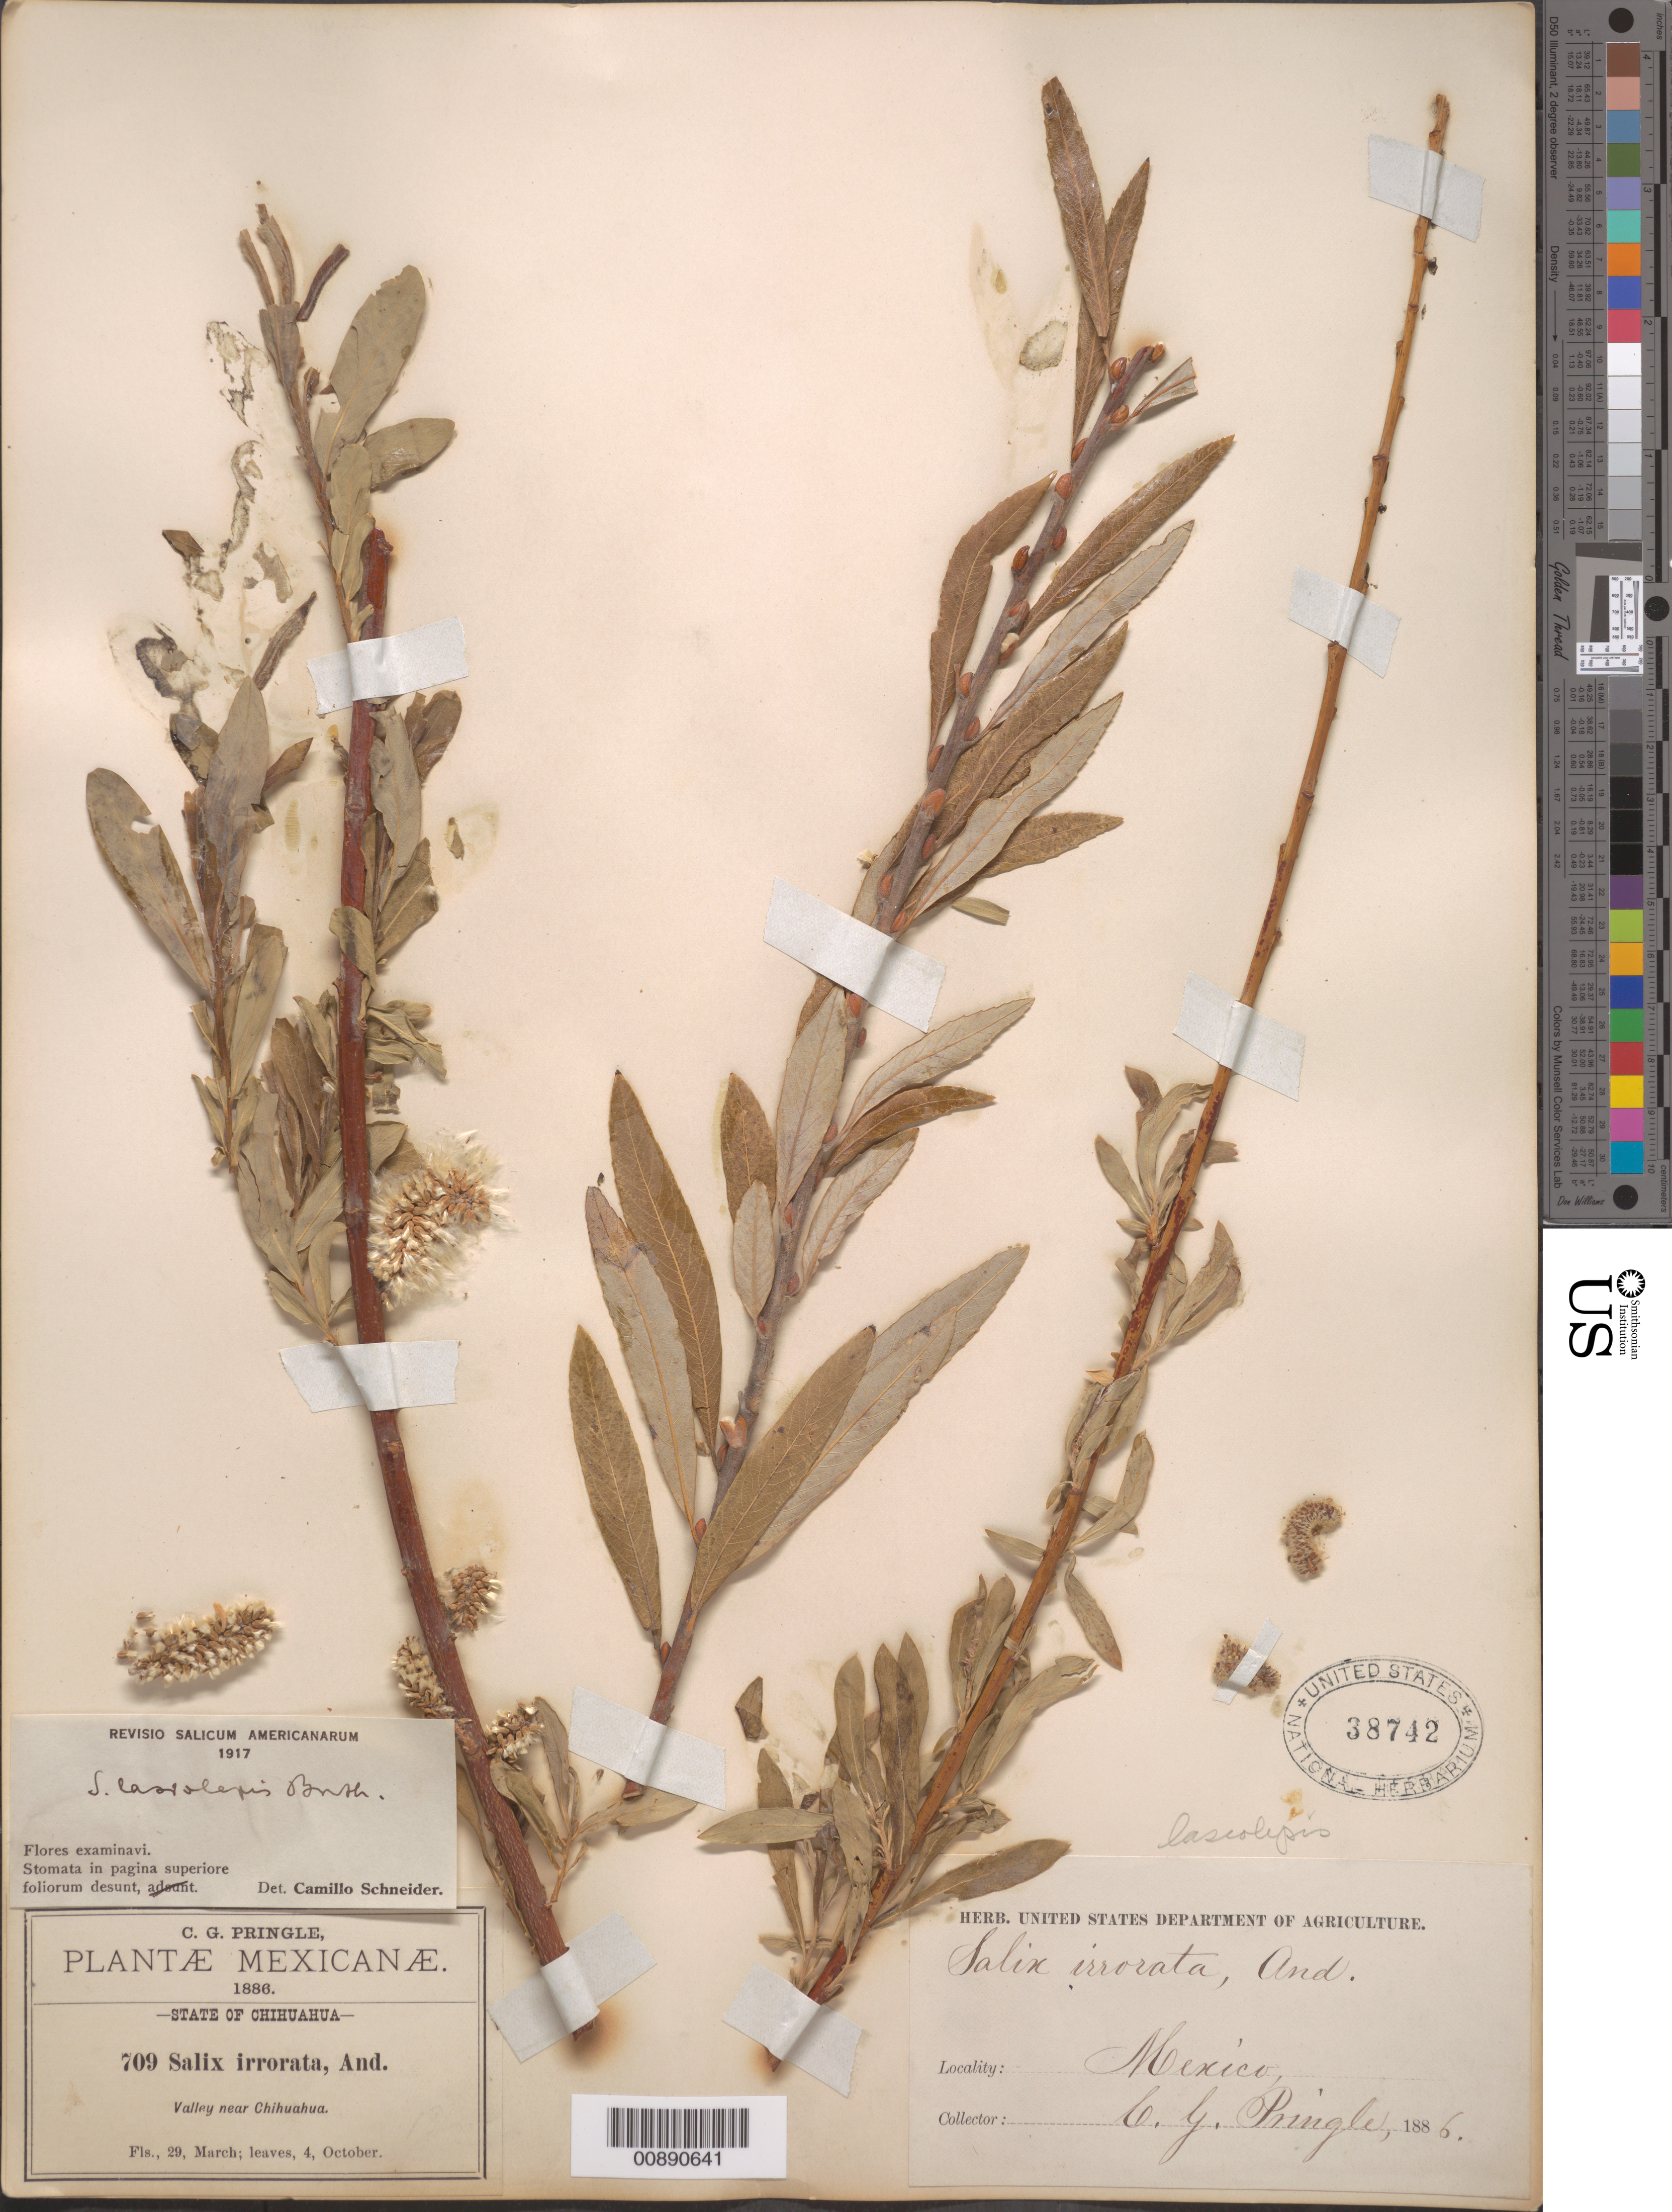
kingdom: Plantae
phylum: Tracheophyta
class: Magnoliopsida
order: Malpighiales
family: Salicaceae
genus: Salix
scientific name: Salix lasiolepis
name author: Benth.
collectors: C. G. Pringle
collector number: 709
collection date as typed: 29 Mar 1886 to 04 Oct 1886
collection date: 1886-03-29/1886-10-04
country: Mexico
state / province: Chihuahua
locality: Valley near Chihuahua.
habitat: Valley.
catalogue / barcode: US 38742